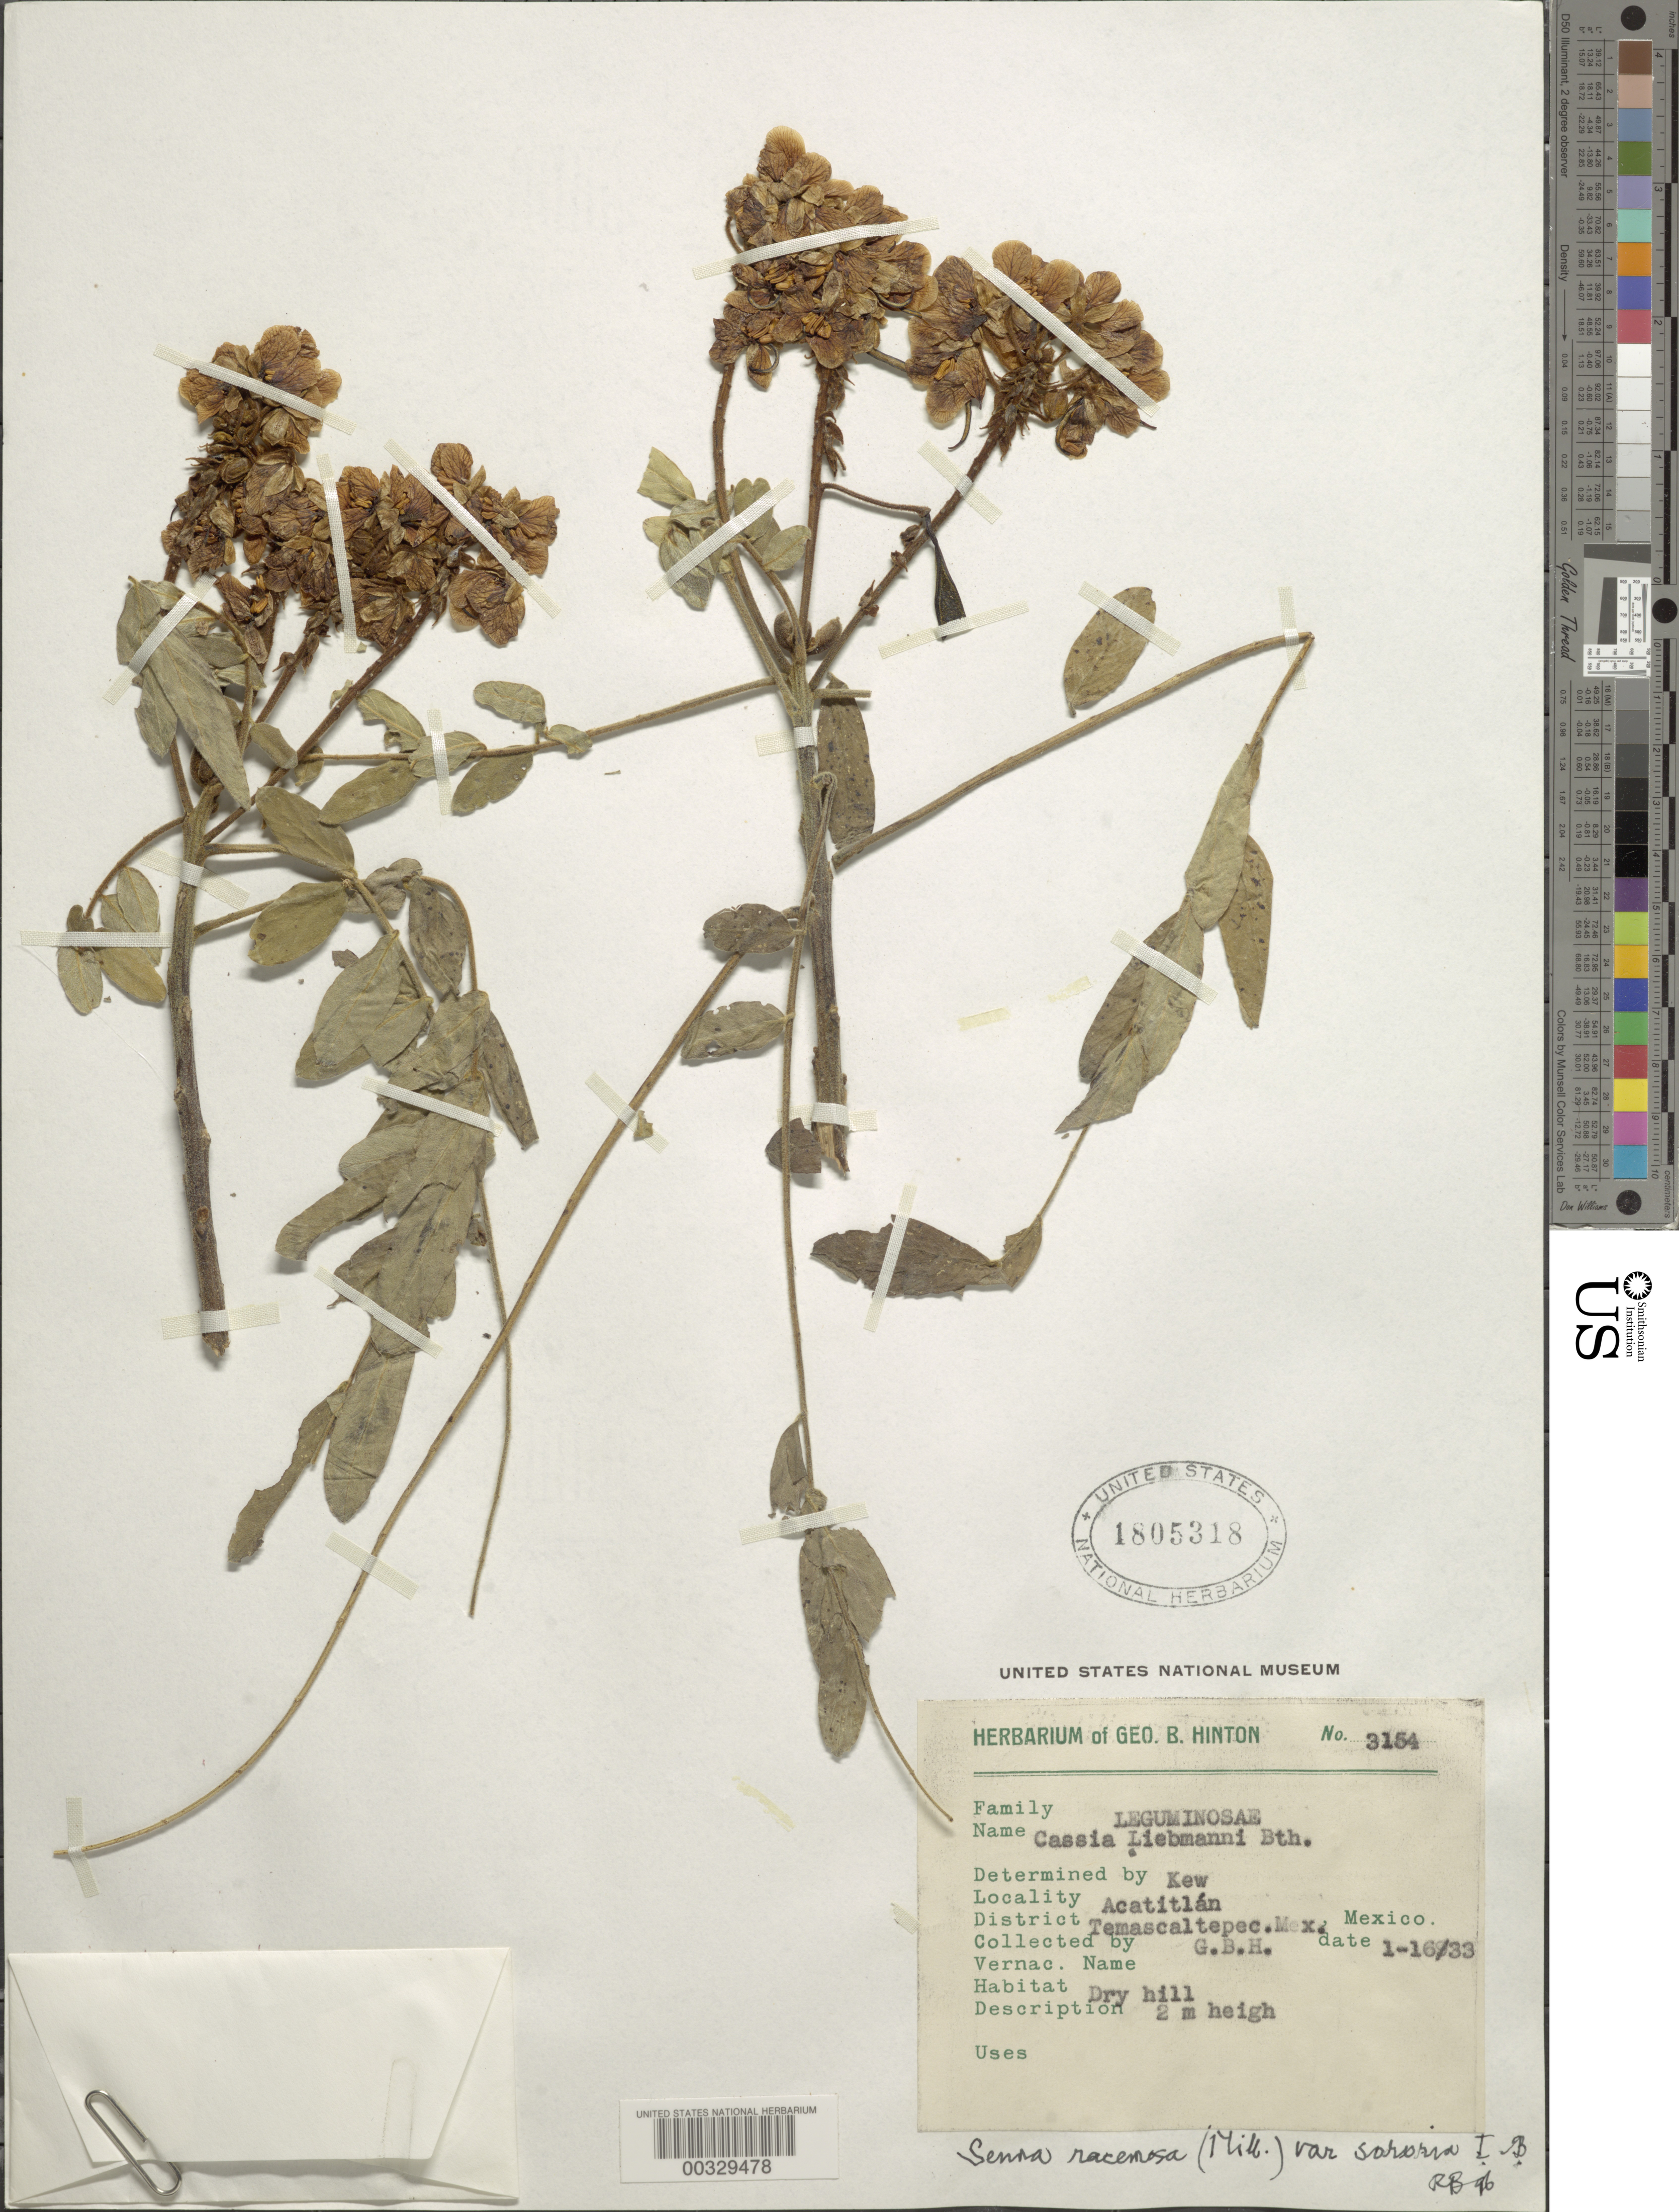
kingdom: Plantae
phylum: Tracheophyta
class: Magnoliopsida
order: Fabales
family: Fabaceae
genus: Senna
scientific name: Senna racemosa var. liebmannii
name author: (Benth.) H.S. Irwin & Barneby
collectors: G. B. Hinton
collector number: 3154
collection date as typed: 16 Jan 1933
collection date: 1933-01-16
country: Mexico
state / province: México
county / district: Temascaltepec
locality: Acatitlan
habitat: Dry hill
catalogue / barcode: US 1805318